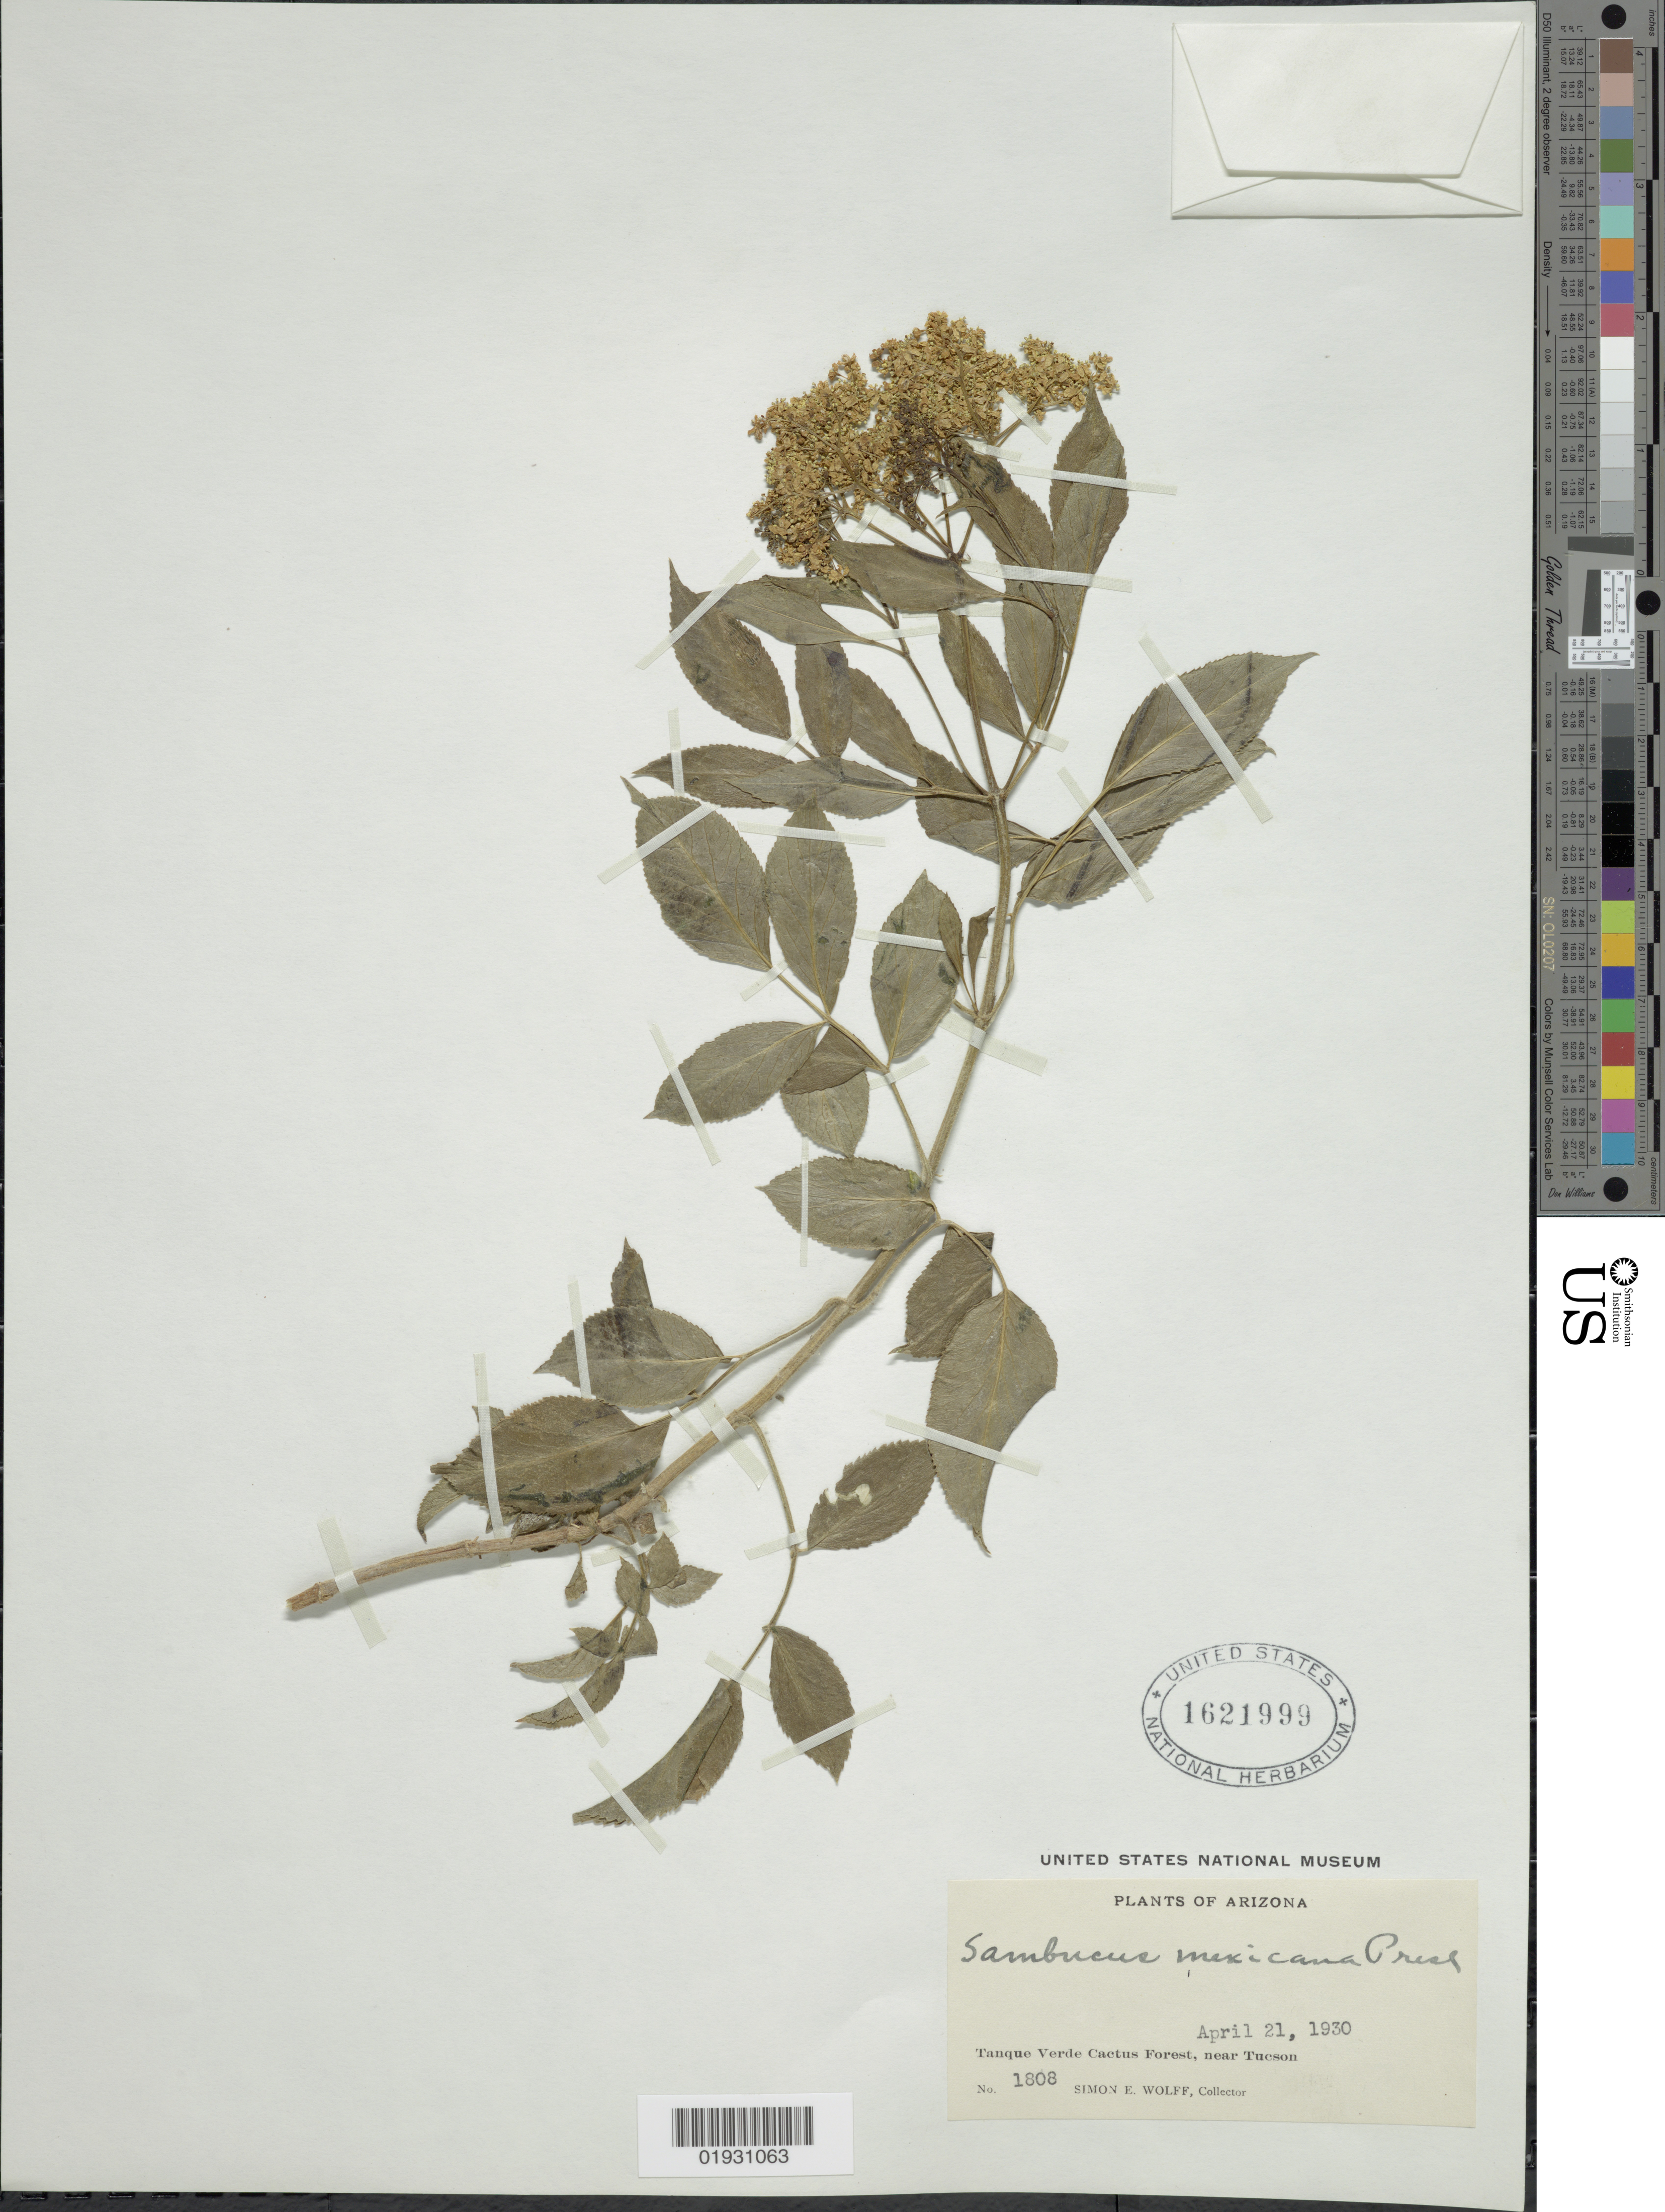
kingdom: Plantae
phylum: Tracheophyta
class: Magnoliopsida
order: Dipsacales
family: Viburnaceae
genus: Sambucus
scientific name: Sambucus mexicana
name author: C. Presl ex DC.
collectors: S. E. Wolff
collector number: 1808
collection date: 1930-04-21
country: United States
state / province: Arizona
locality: Tanque Verde Cacatus Forest, near Tucson.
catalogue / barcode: US 1621999